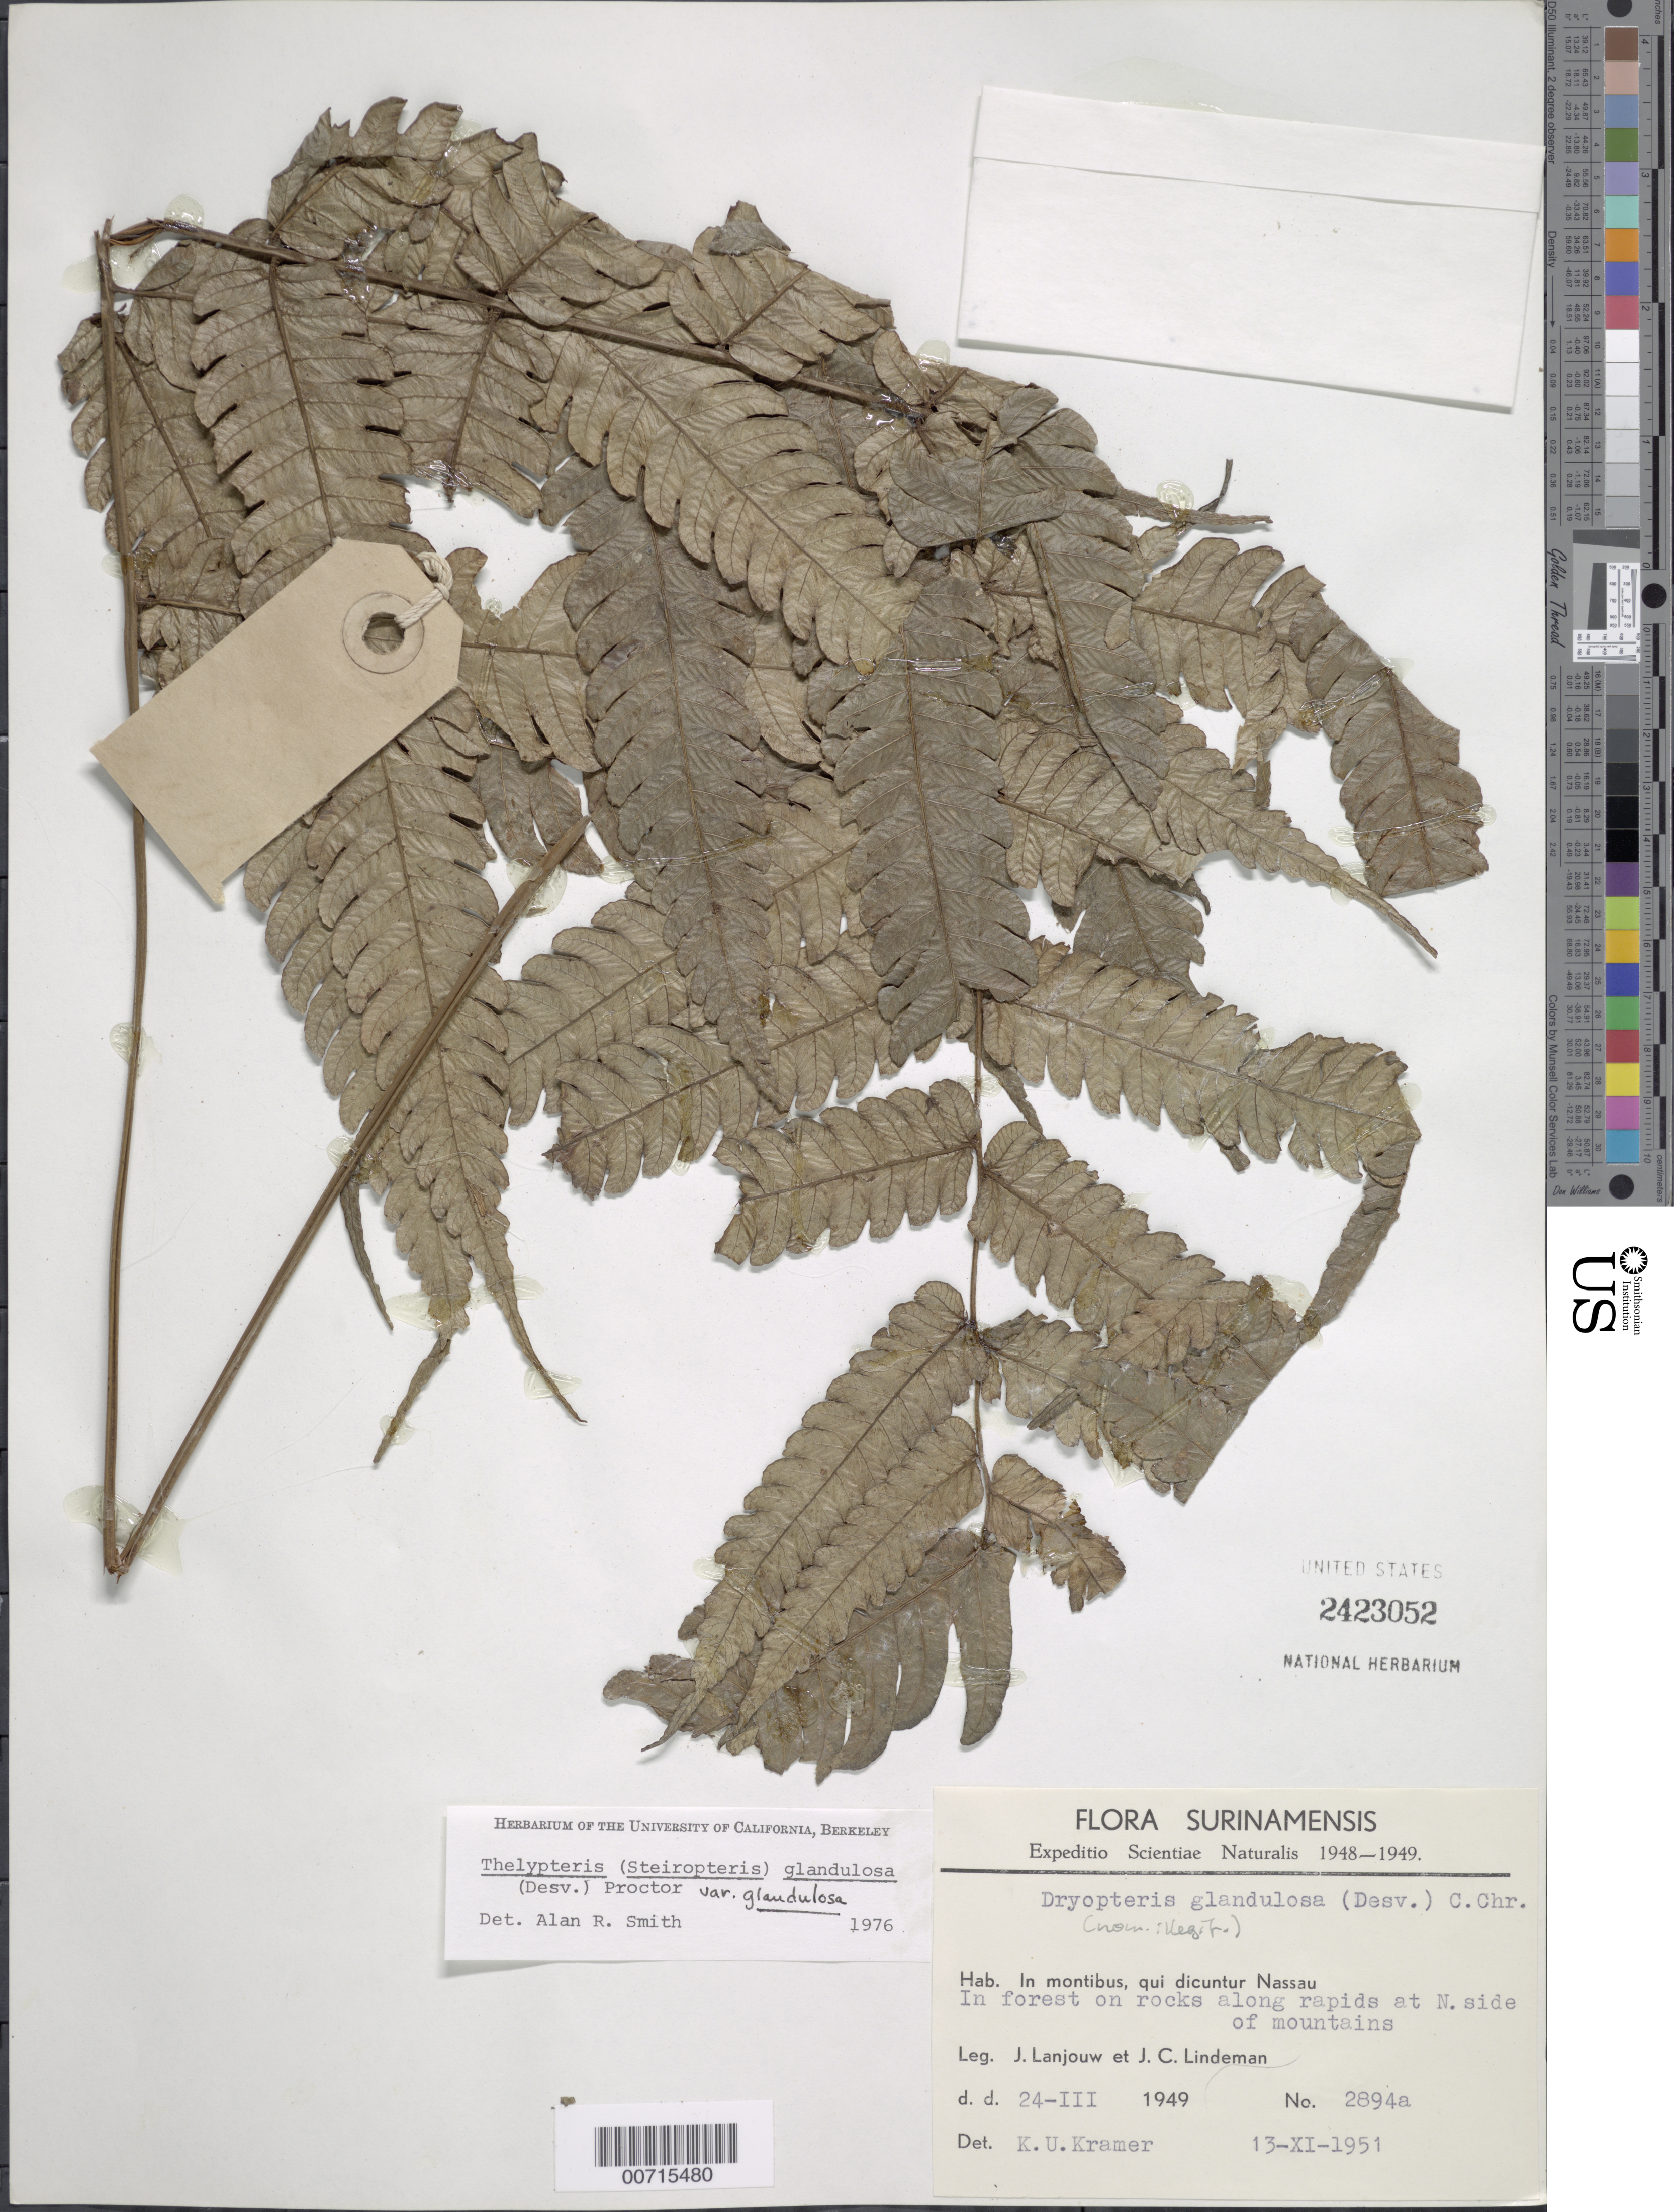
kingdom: Plantae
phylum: Tracheophyta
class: Polypodiopsida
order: Polypodiales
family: Thelypteridaceae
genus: Steiropteris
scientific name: Steiropteris glandulosa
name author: (Hook. f.) Pic. Serm.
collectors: J. Lanjouw & J. C. Lindeman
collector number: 2894 a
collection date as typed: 24-Mar-49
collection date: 1949-03-24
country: Suriname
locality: Nassau Mts., N side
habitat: Forest on rocks along rapids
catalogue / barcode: US 2423052